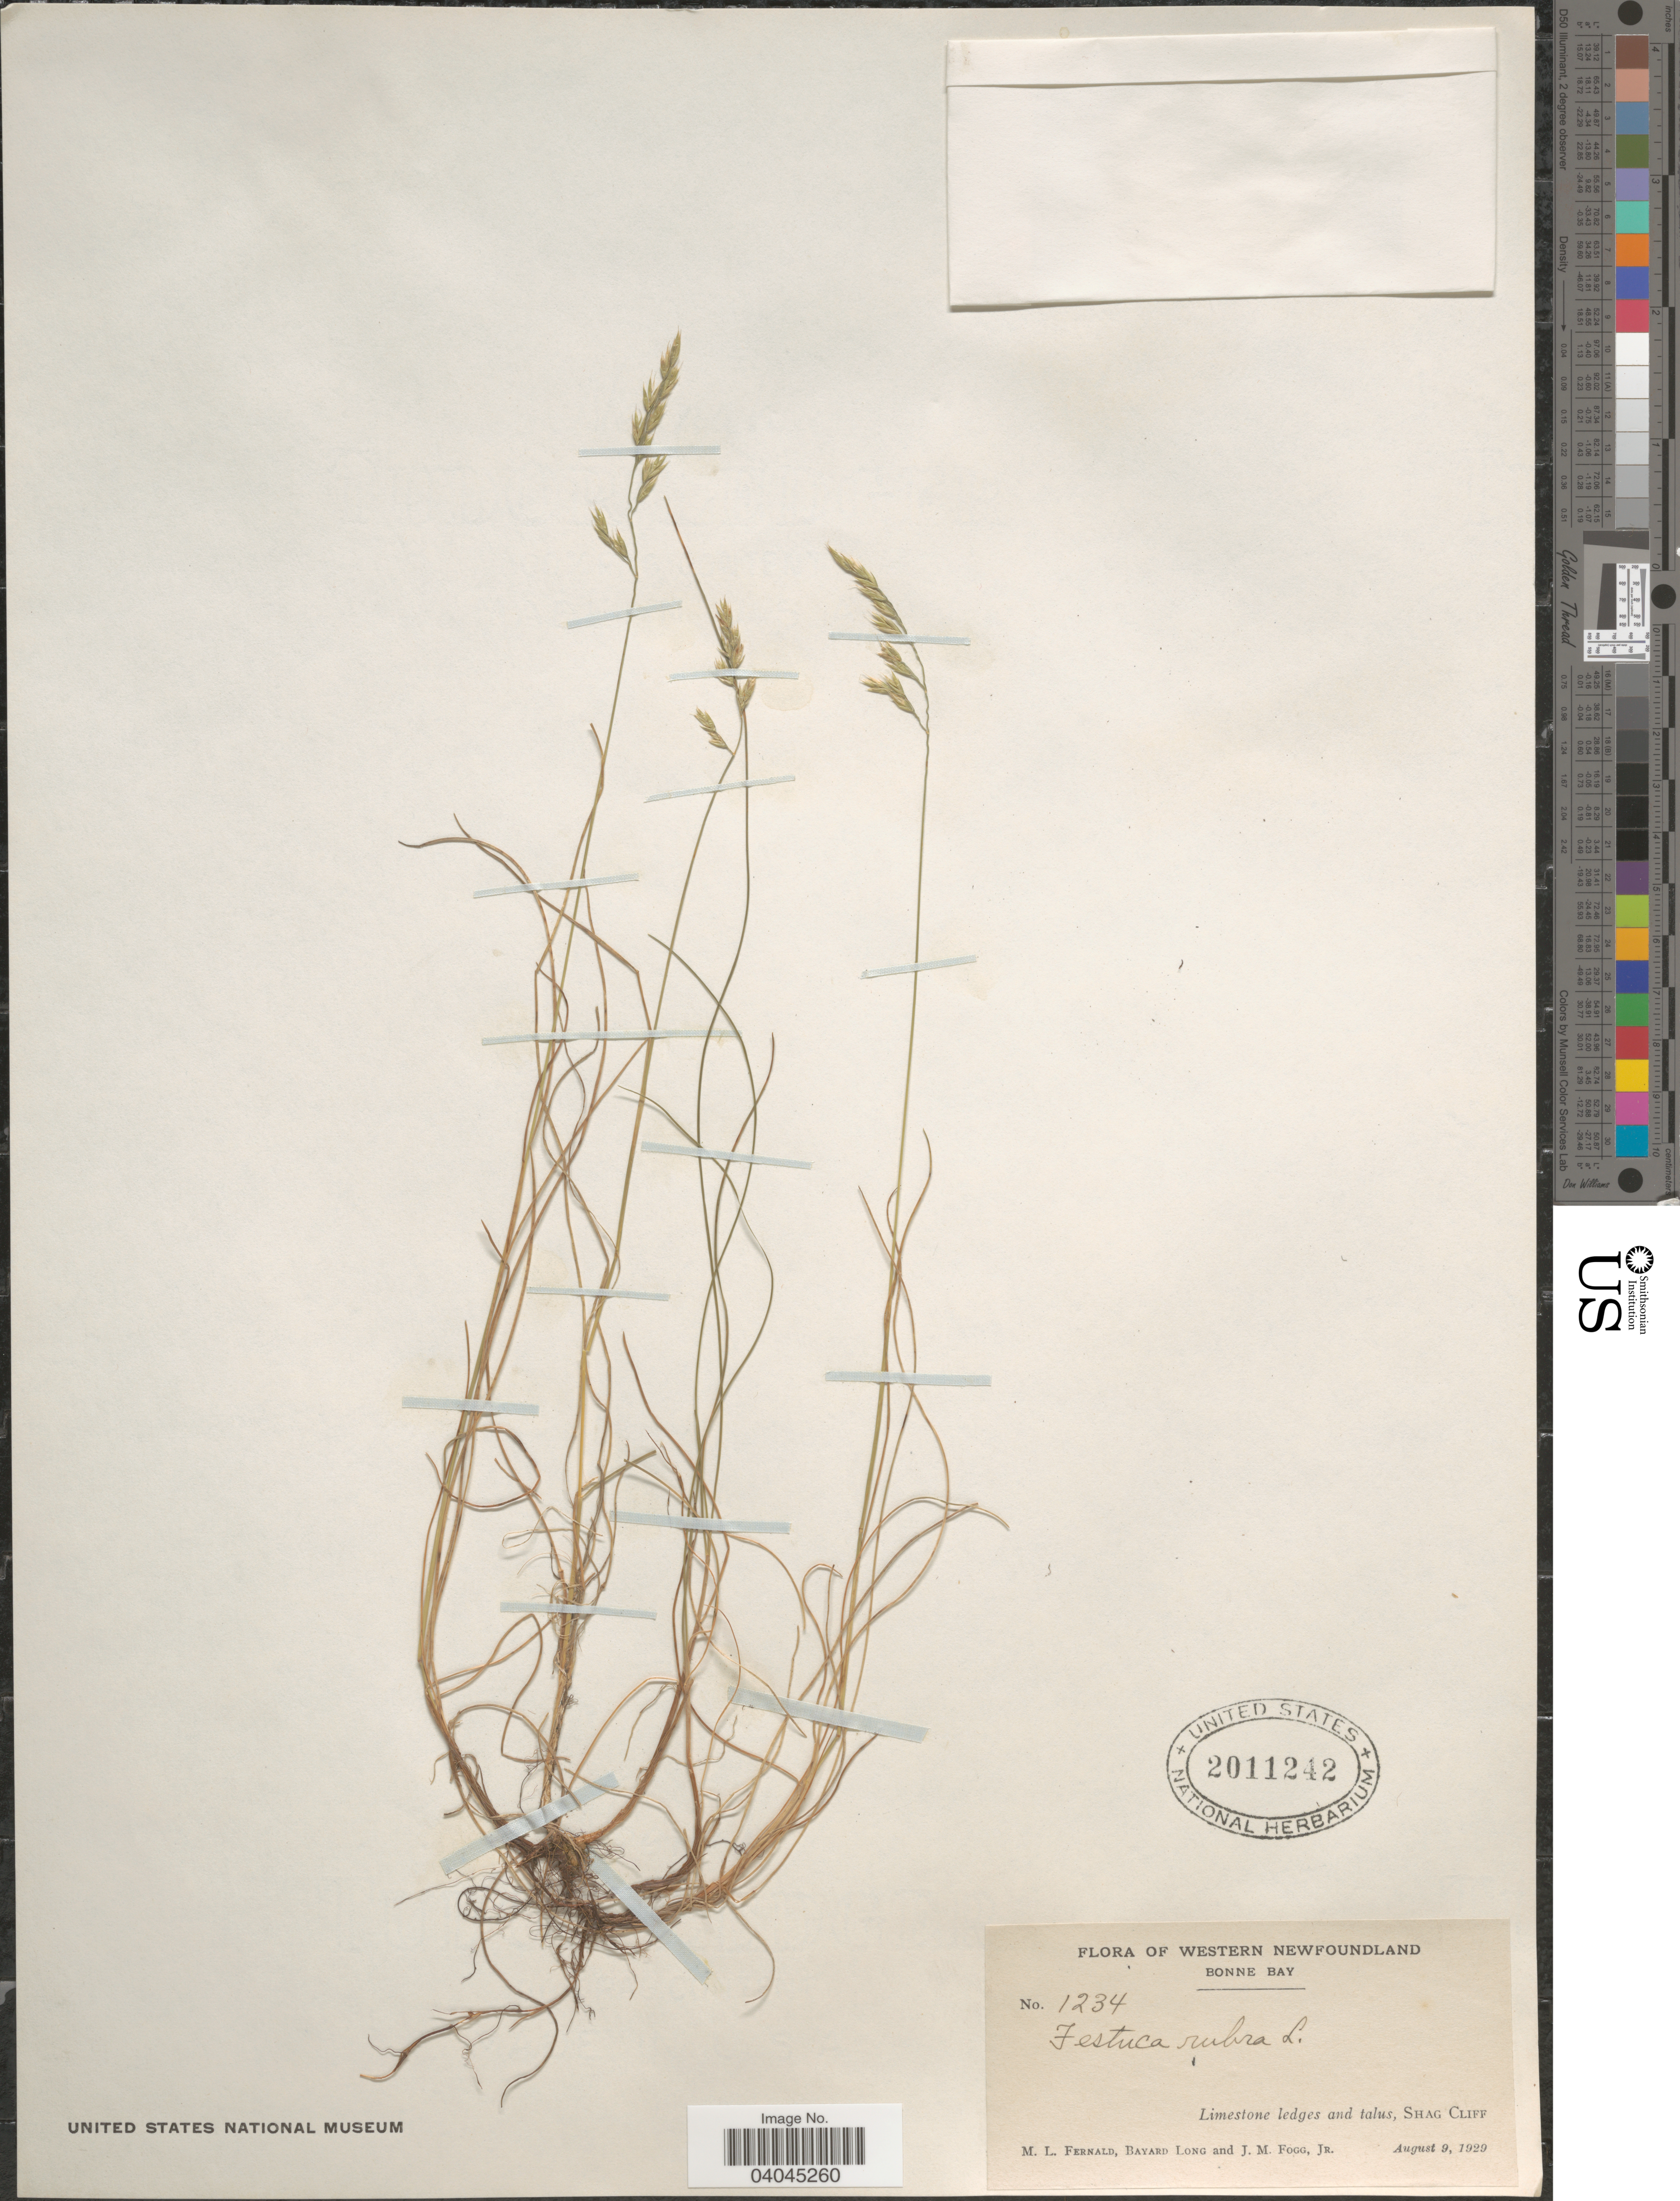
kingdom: Plantae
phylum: Tracheophyta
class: Liliopsida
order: Poales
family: Poaceae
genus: Festuca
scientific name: Festuca rubra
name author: L.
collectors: M. L. Fernald, B. Long & J. Fogg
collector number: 1234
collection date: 1929-08-09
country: Canada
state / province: Newfoundland and Labrador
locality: Western Newfoundland. Bonne Bay. Shag Cliff.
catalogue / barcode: US 2011242